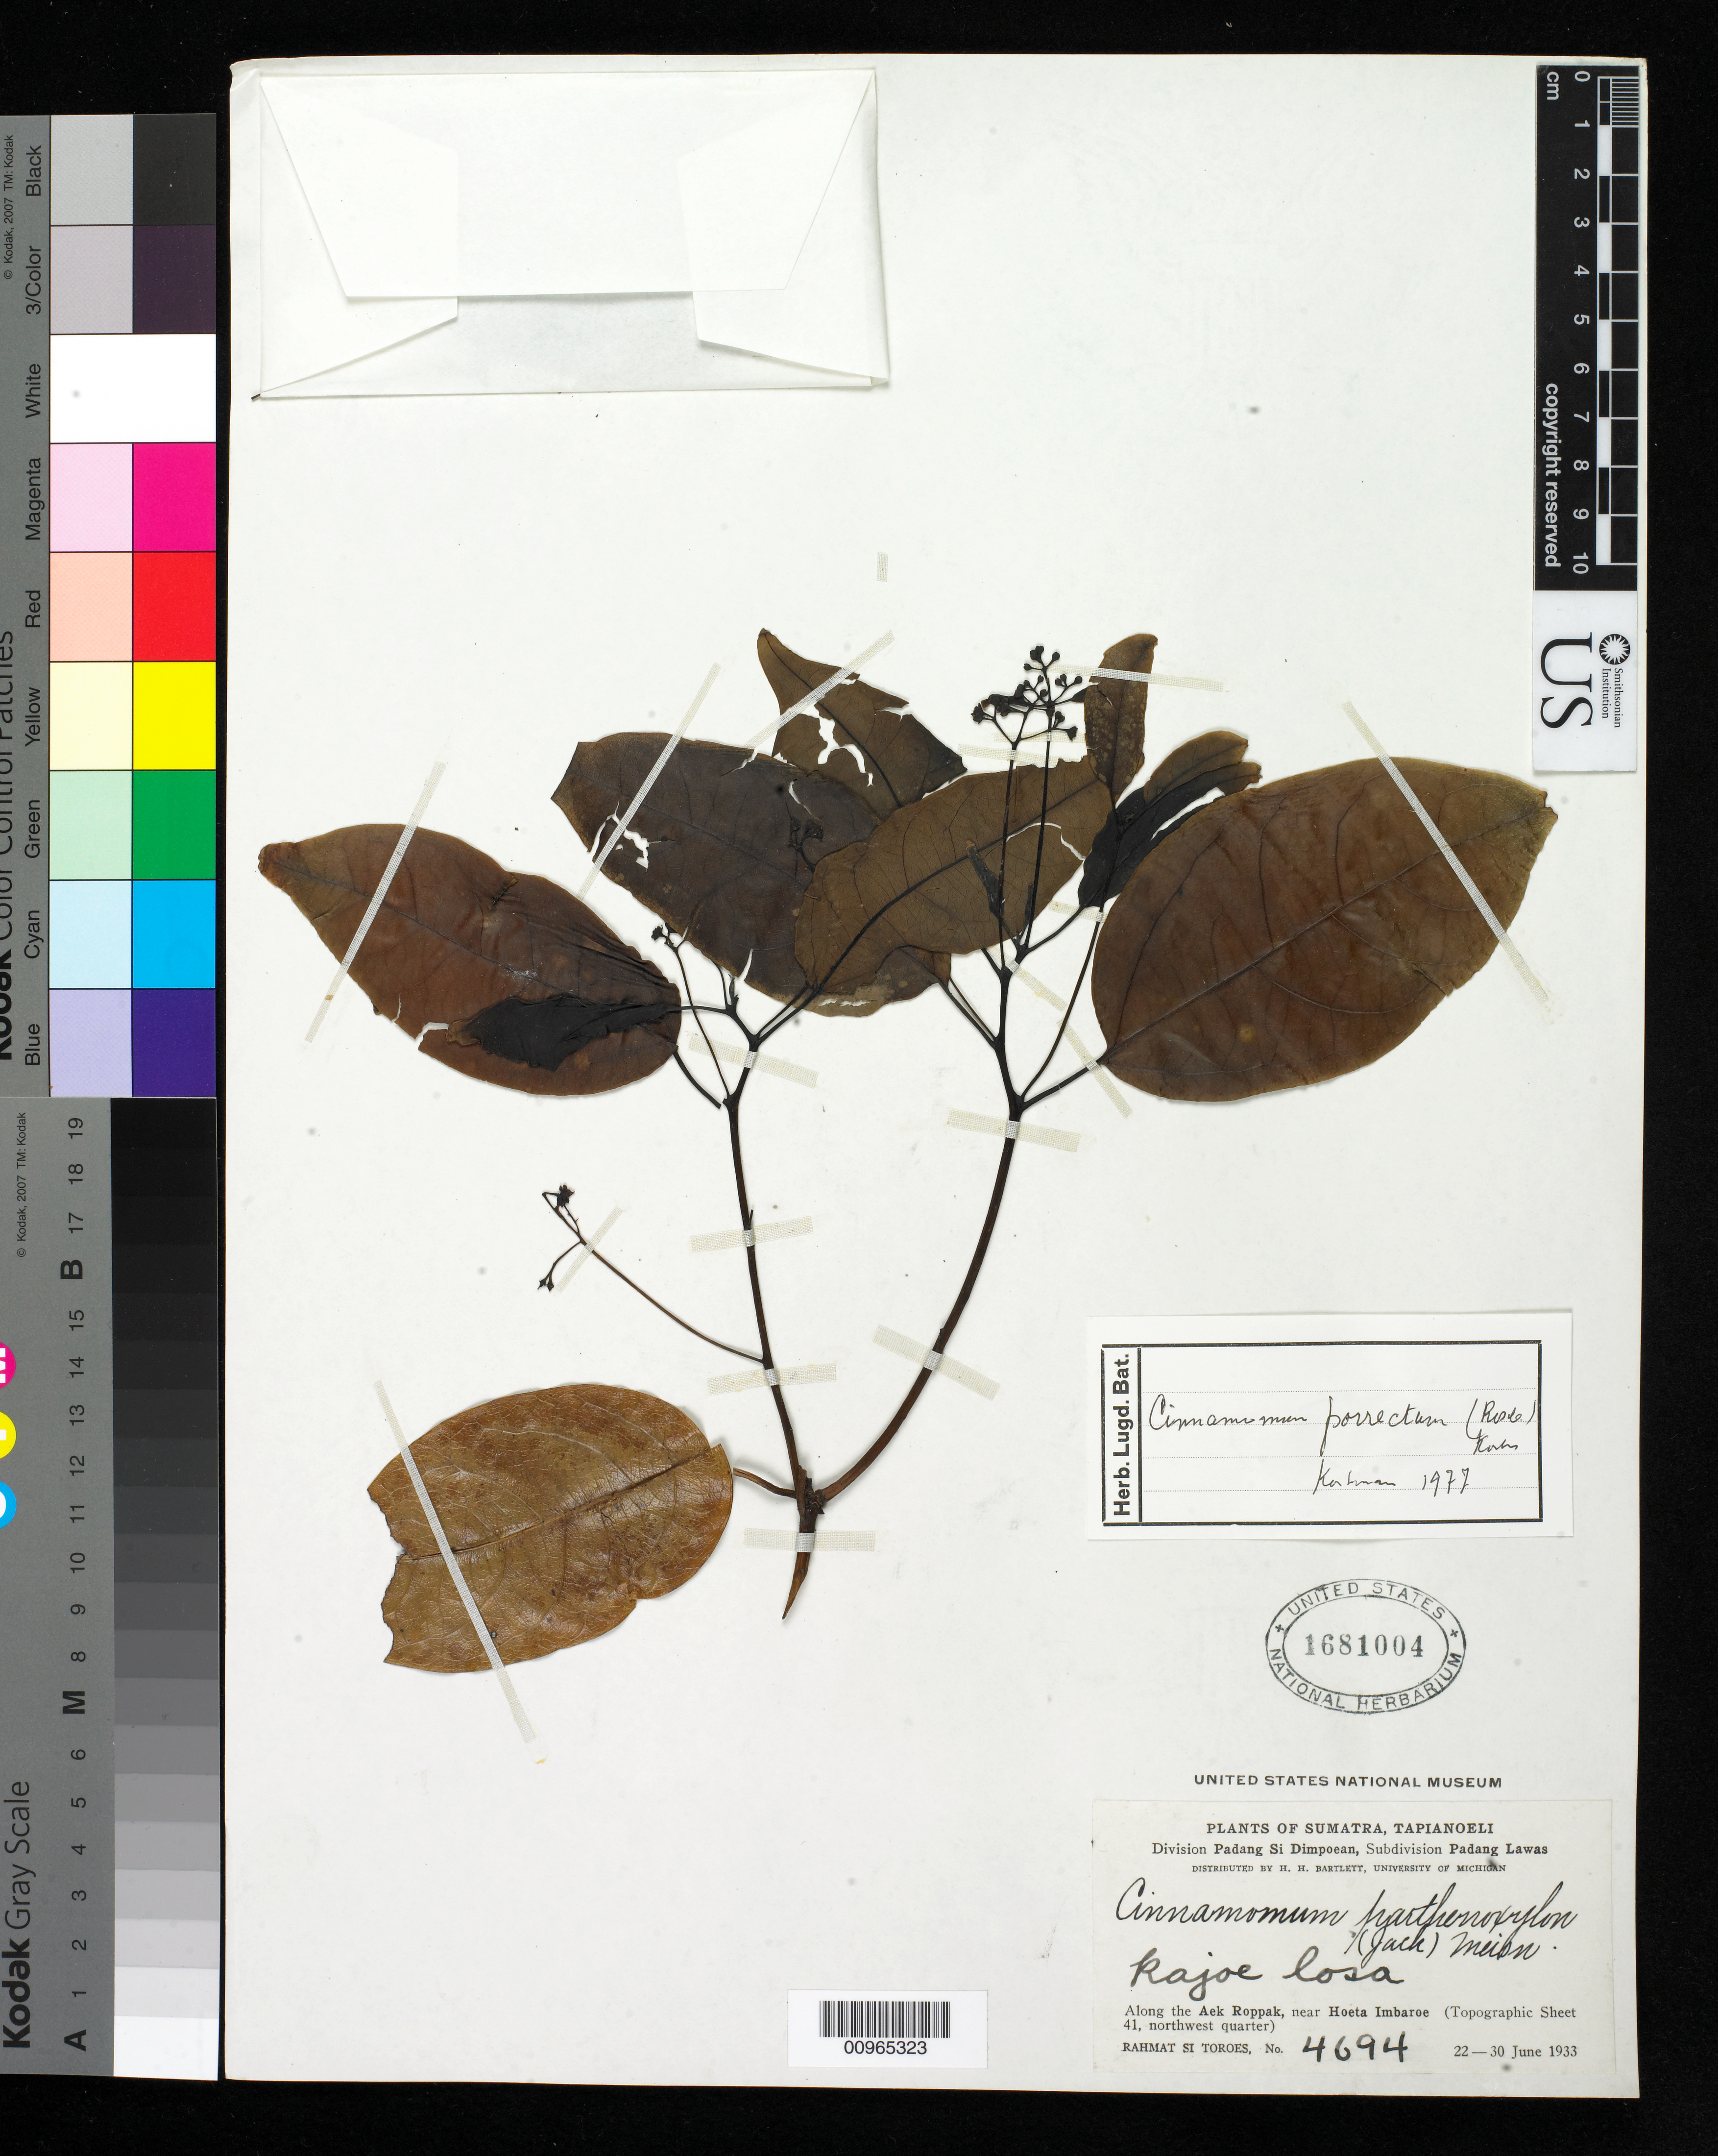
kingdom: Plantae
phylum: Tracheophyta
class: Magnoliopsida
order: Laurales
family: Lauraceae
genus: Cinnamomum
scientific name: Cinnamomum porrectum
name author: (Roxb.) Kosterm.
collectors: Rahmat Si Boeea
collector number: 4694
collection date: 1933-06-22/1933-06-30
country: Indonesia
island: Sumatra I.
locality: (Tapianoeli) Along the Aek Roppak, near Hoeta Imbaroe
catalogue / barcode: US 1681004